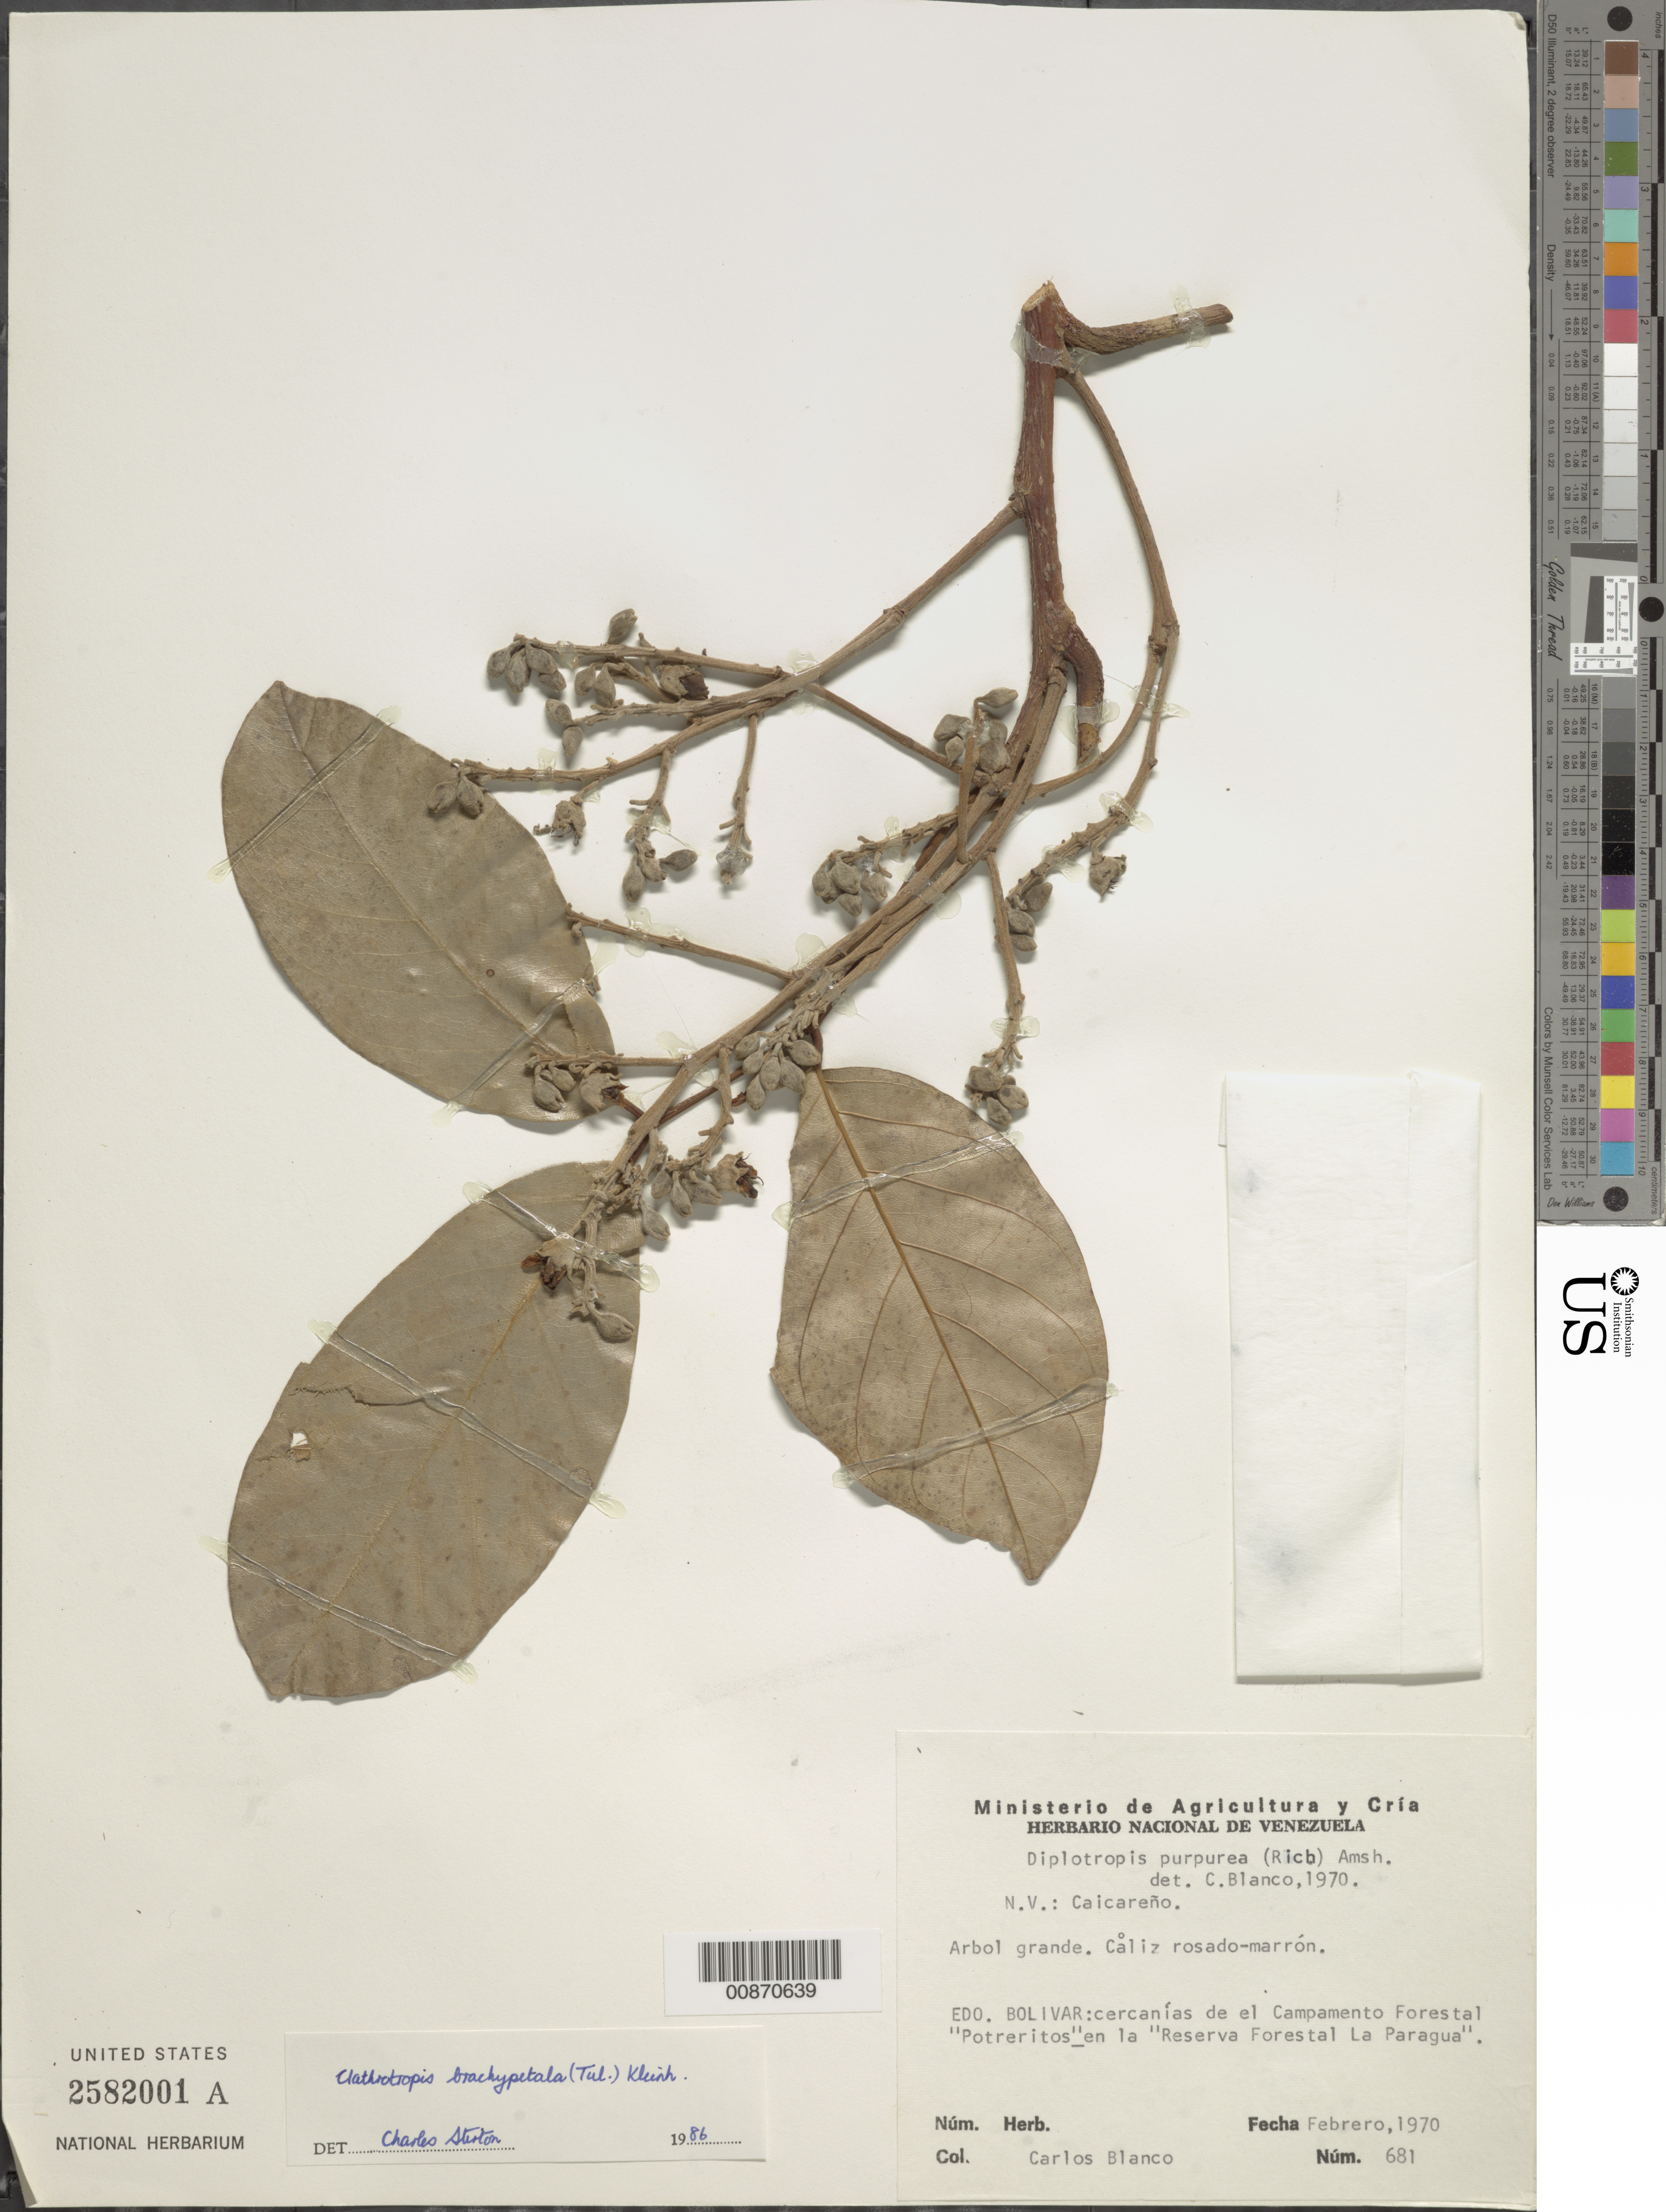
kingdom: Plantae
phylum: Tracheophyta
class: Magnoliopsida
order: Fabales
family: Fabaceae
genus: Clathrotropis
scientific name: Clathrotropis brachypetala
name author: (Tul.) Kleinh.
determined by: Stirton, Charles H.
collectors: C. A. Blanco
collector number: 681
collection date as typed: Feb-70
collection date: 1970-02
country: Venezuela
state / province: Bolívar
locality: Reserva Forestal La Paragua, cercanias de el Campamento Forestal "Potreritos"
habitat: Cercanías del campamento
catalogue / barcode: US 2582001A